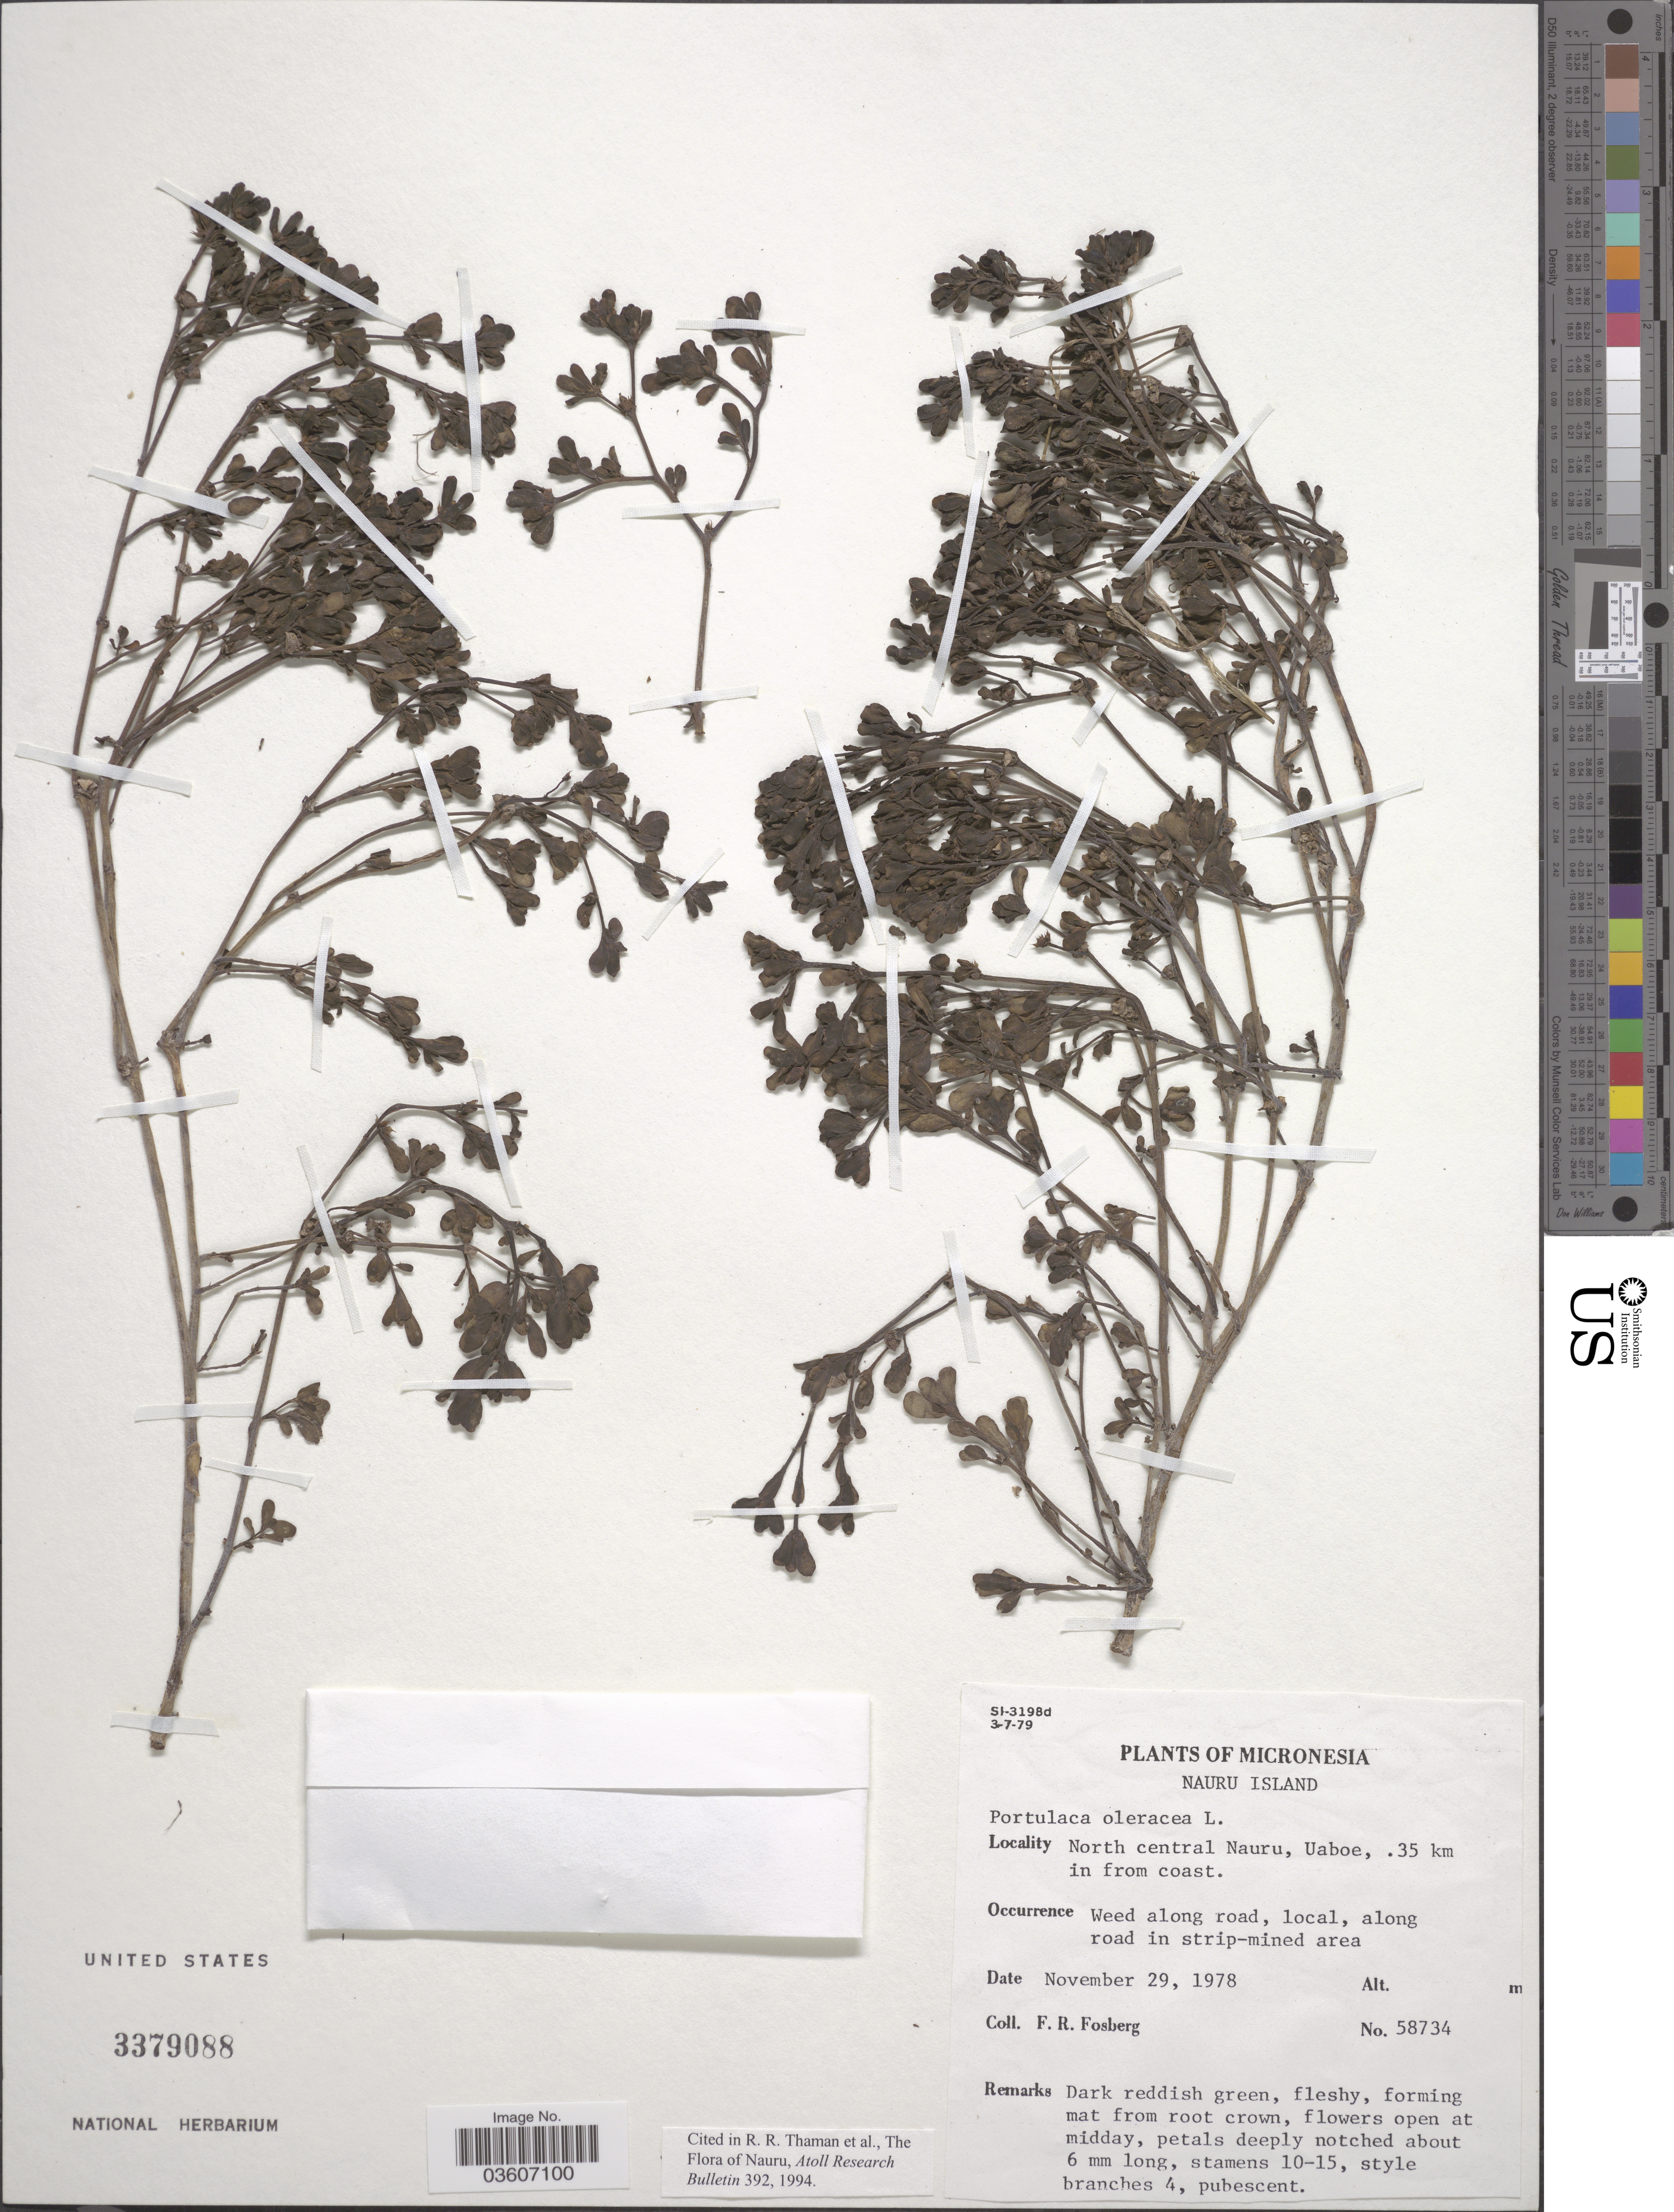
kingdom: Plantae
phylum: Tracheophyta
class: Magnoliopsida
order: Caryophyllales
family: Portulacaceae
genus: Portulaca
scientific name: Portulaca oleracea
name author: L.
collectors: F. R. Fosberg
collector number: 58734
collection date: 1978-11-29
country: Nauru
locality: Micronesia. North central Nauru, Uaboe, 35 km in from coast. Along road in strip-mined area.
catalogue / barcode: US 3379088